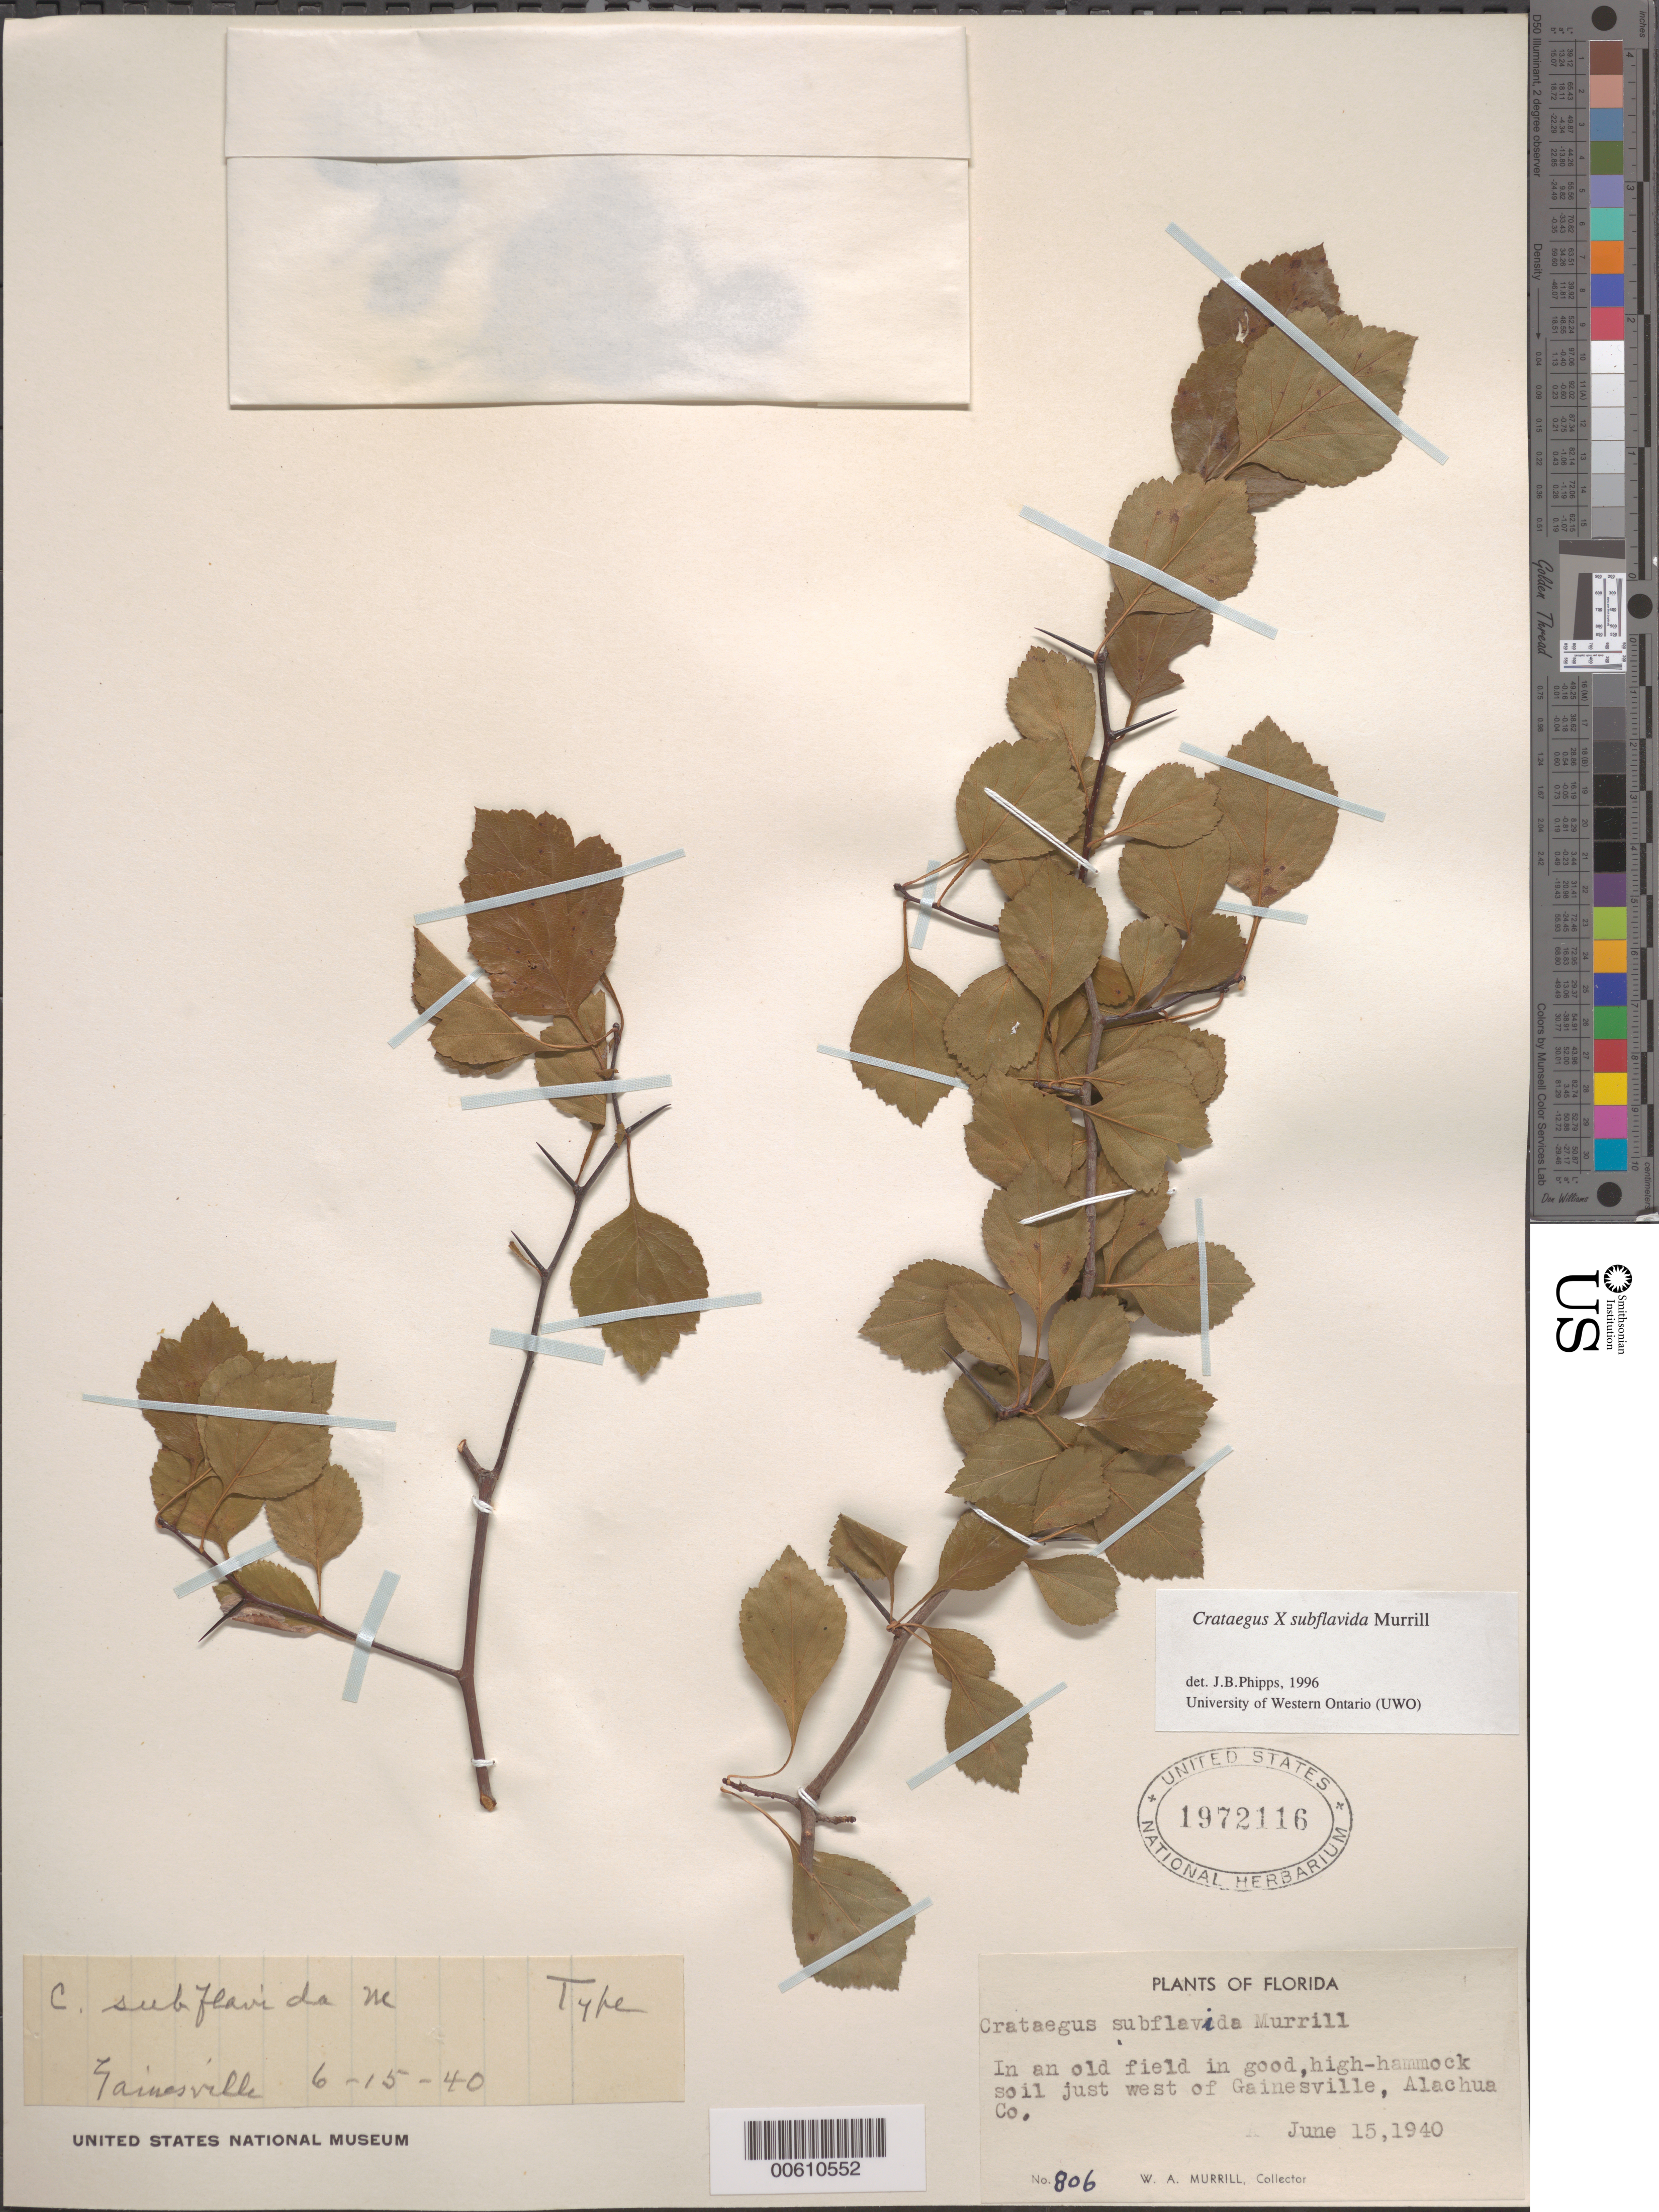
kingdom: Plantae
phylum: Tracheophyta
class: Magnoliopsida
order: Rosales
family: Rosaceae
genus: Crataegus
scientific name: Crataegus subflavida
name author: Murrill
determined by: Phipps, James B., (UWO), University of Western Ontario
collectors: W. A. Murrill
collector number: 806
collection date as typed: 15 Jun 1940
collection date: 1940-06-15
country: United States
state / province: Florida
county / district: Alachua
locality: Just W of Gainesville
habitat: In an old field in good, high-hammock soil.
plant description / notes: Paratype?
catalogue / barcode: US 1972116